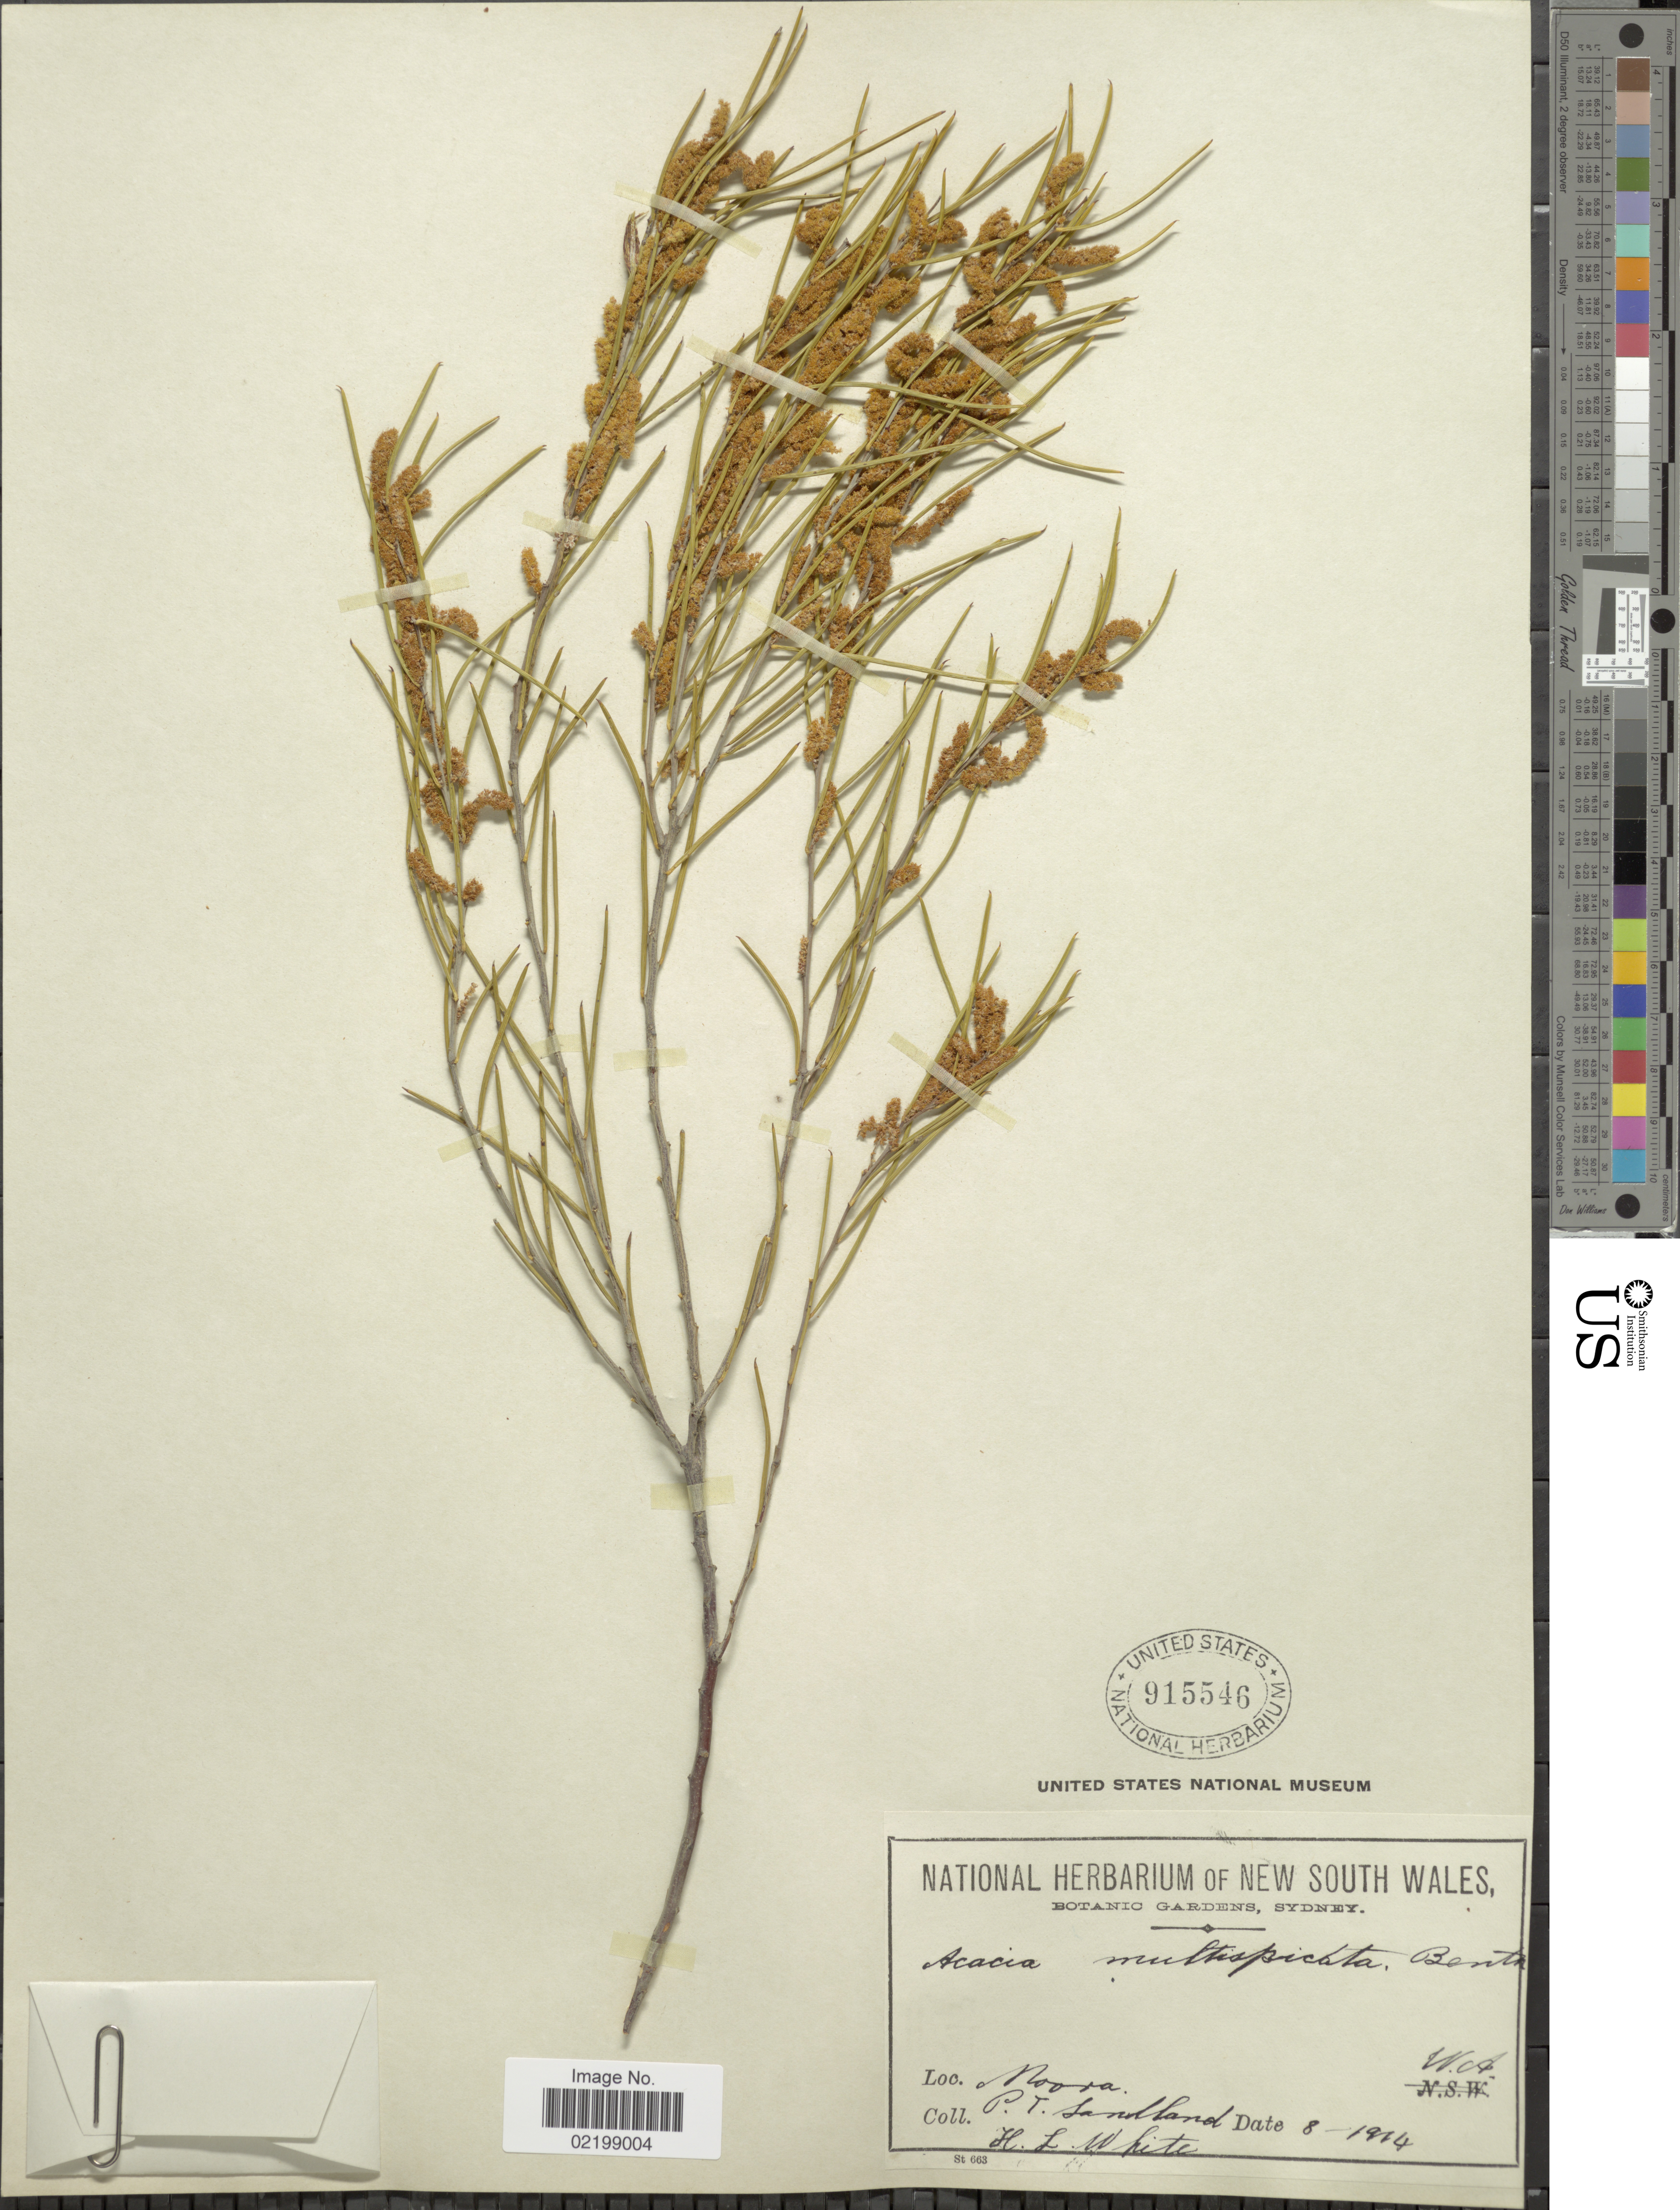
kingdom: Plantae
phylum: Tracheophyta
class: Magnoliopsida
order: Fabales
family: Fabaceae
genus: Acacia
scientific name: Acacia multispicata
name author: Benth.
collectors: H. White & P. Sandland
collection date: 1914-08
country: Australia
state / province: Western Australia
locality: Moora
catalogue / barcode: US 915546